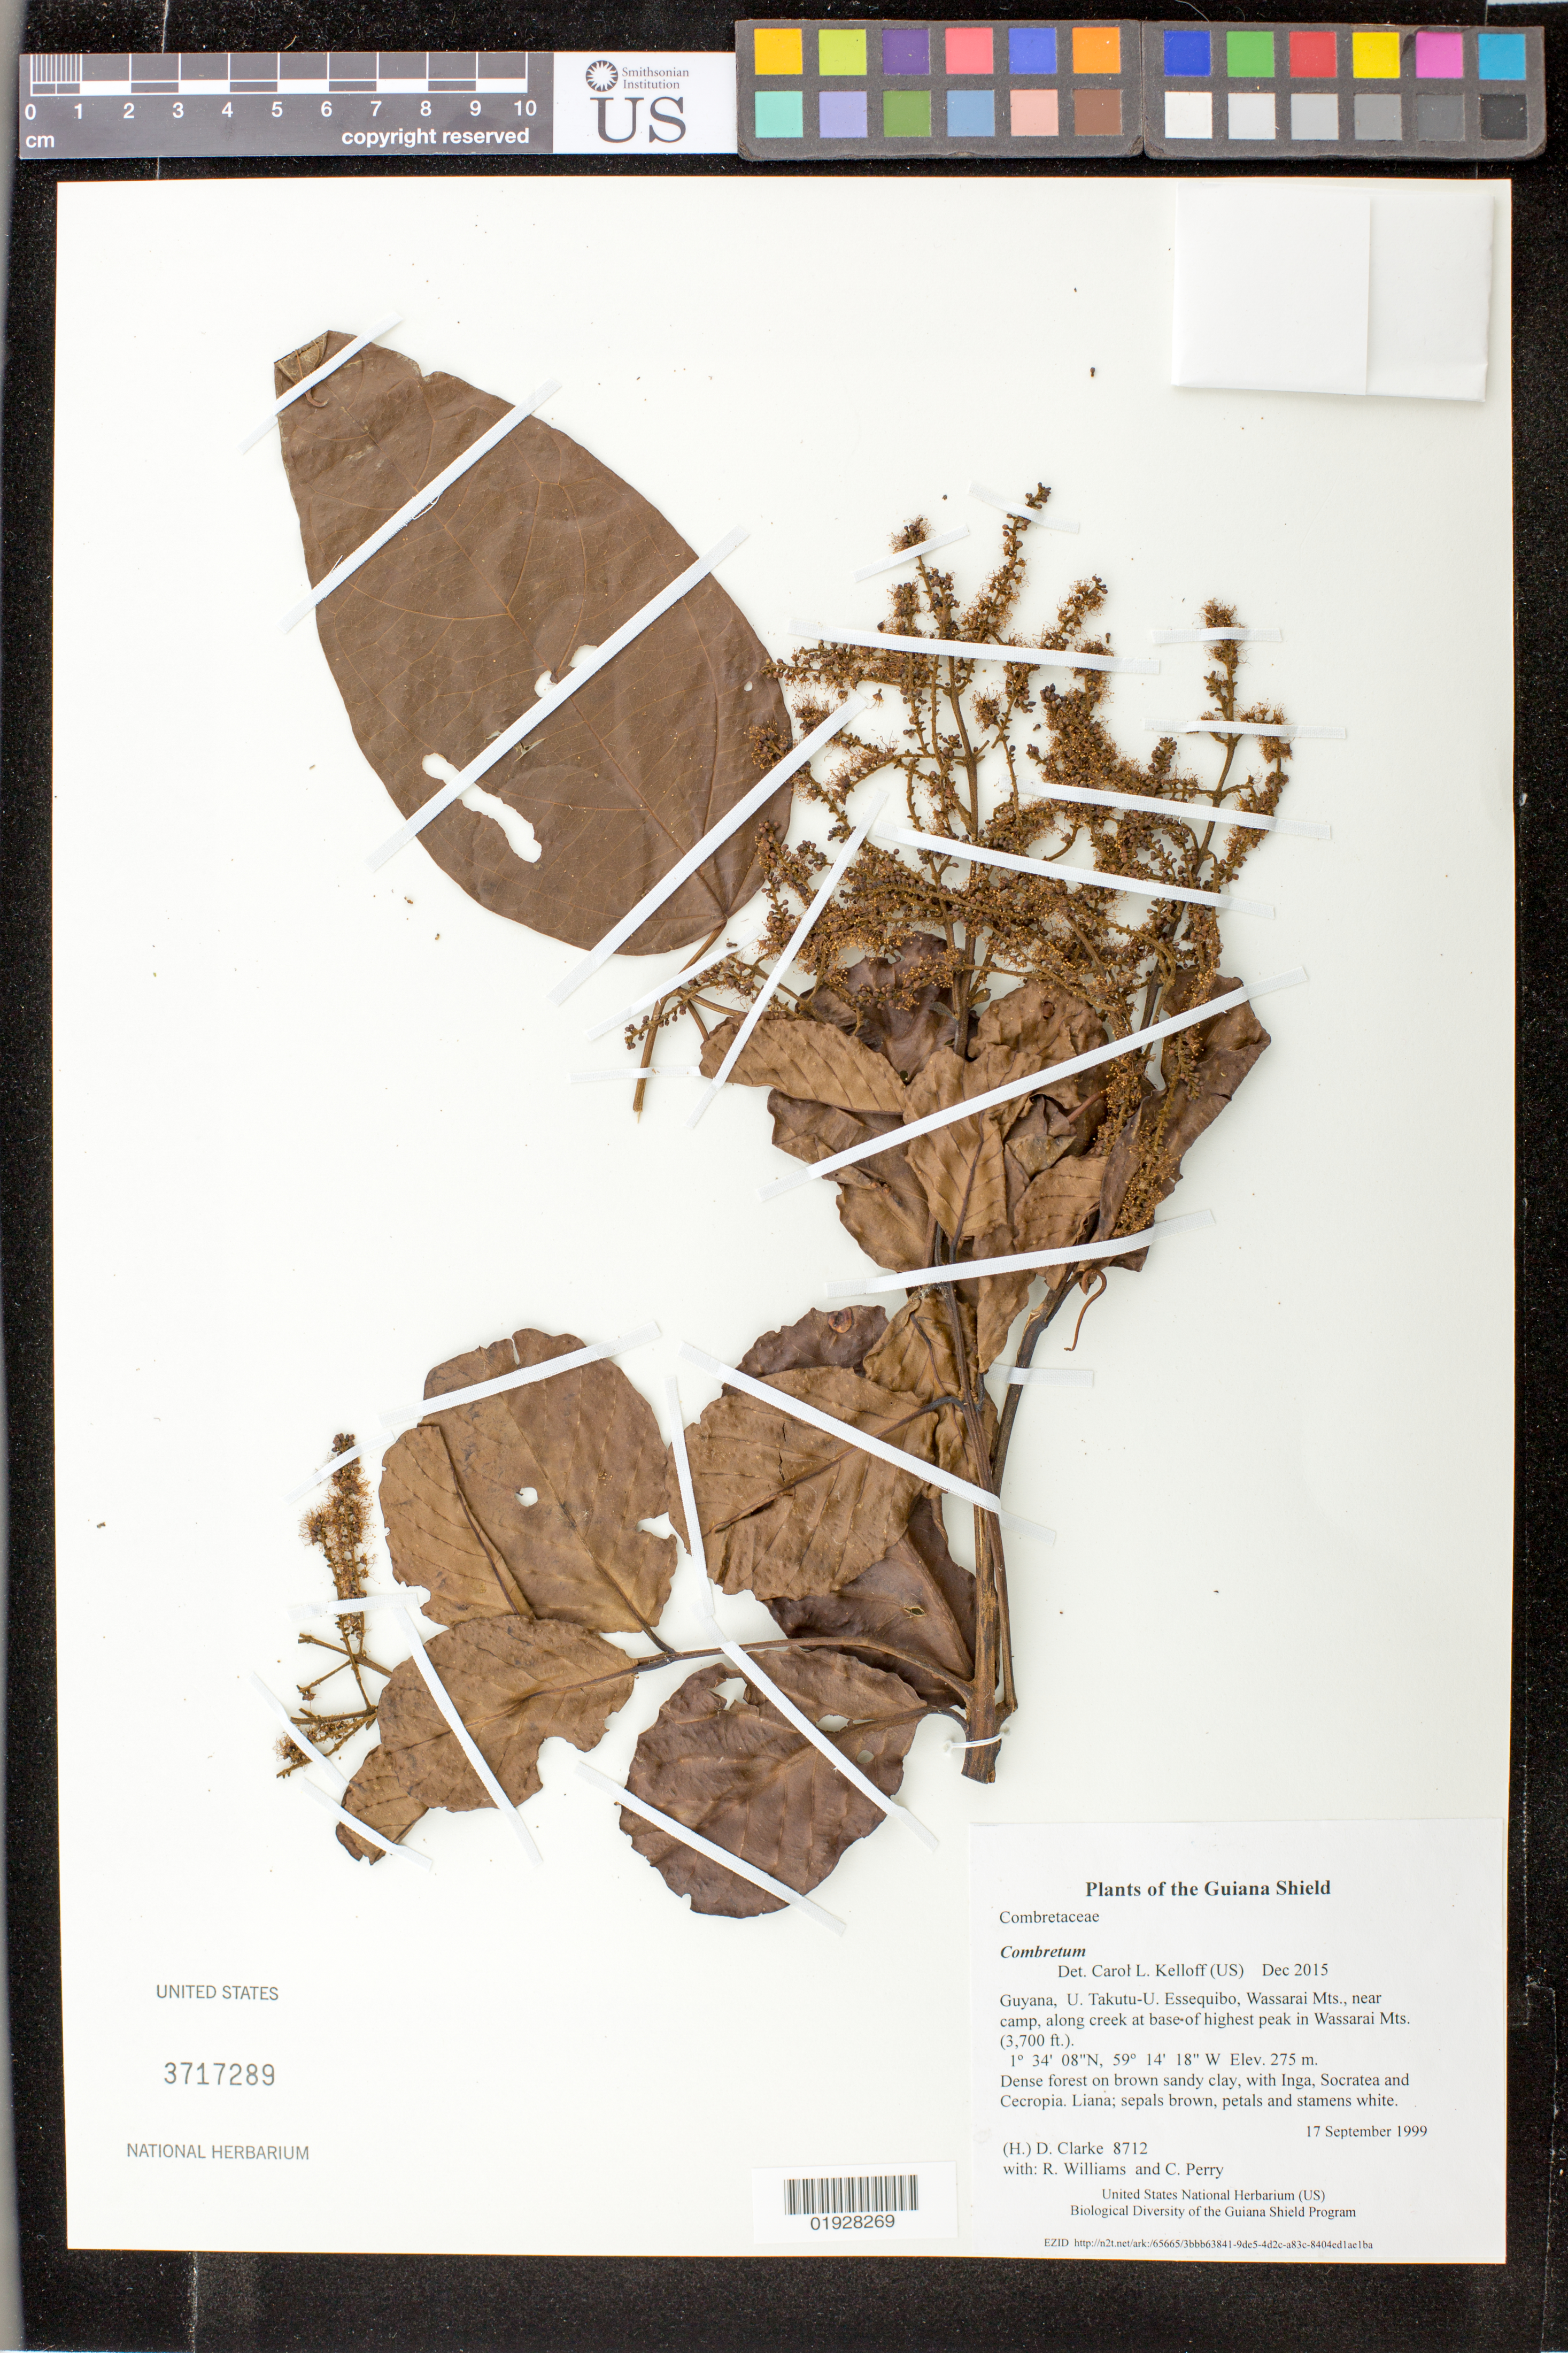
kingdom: Plantae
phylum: Tracheophyta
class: Magnoliopsida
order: Myrtales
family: Combretaceae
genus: Combretum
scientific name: Combretum sp.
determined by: Kelloff, Carol L., (US), Smithsonian Institution - National Museum of Natural History (UNITED STATES)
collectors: H. D. Clarke, R. Williams & C. Perry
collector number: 8712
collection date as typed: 17 September 1999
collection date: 1999-09-17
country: Guyana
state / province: U. Takutu-U. Essequibo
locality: Wassarai Mts., near camp, along creek at base of highest peak in Wassarai Mts. (3,700 ft.)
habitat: Dense forest on brown sandy clay, with Inga, Socratea and Cecropia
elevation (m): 275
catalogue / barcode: US 3717289